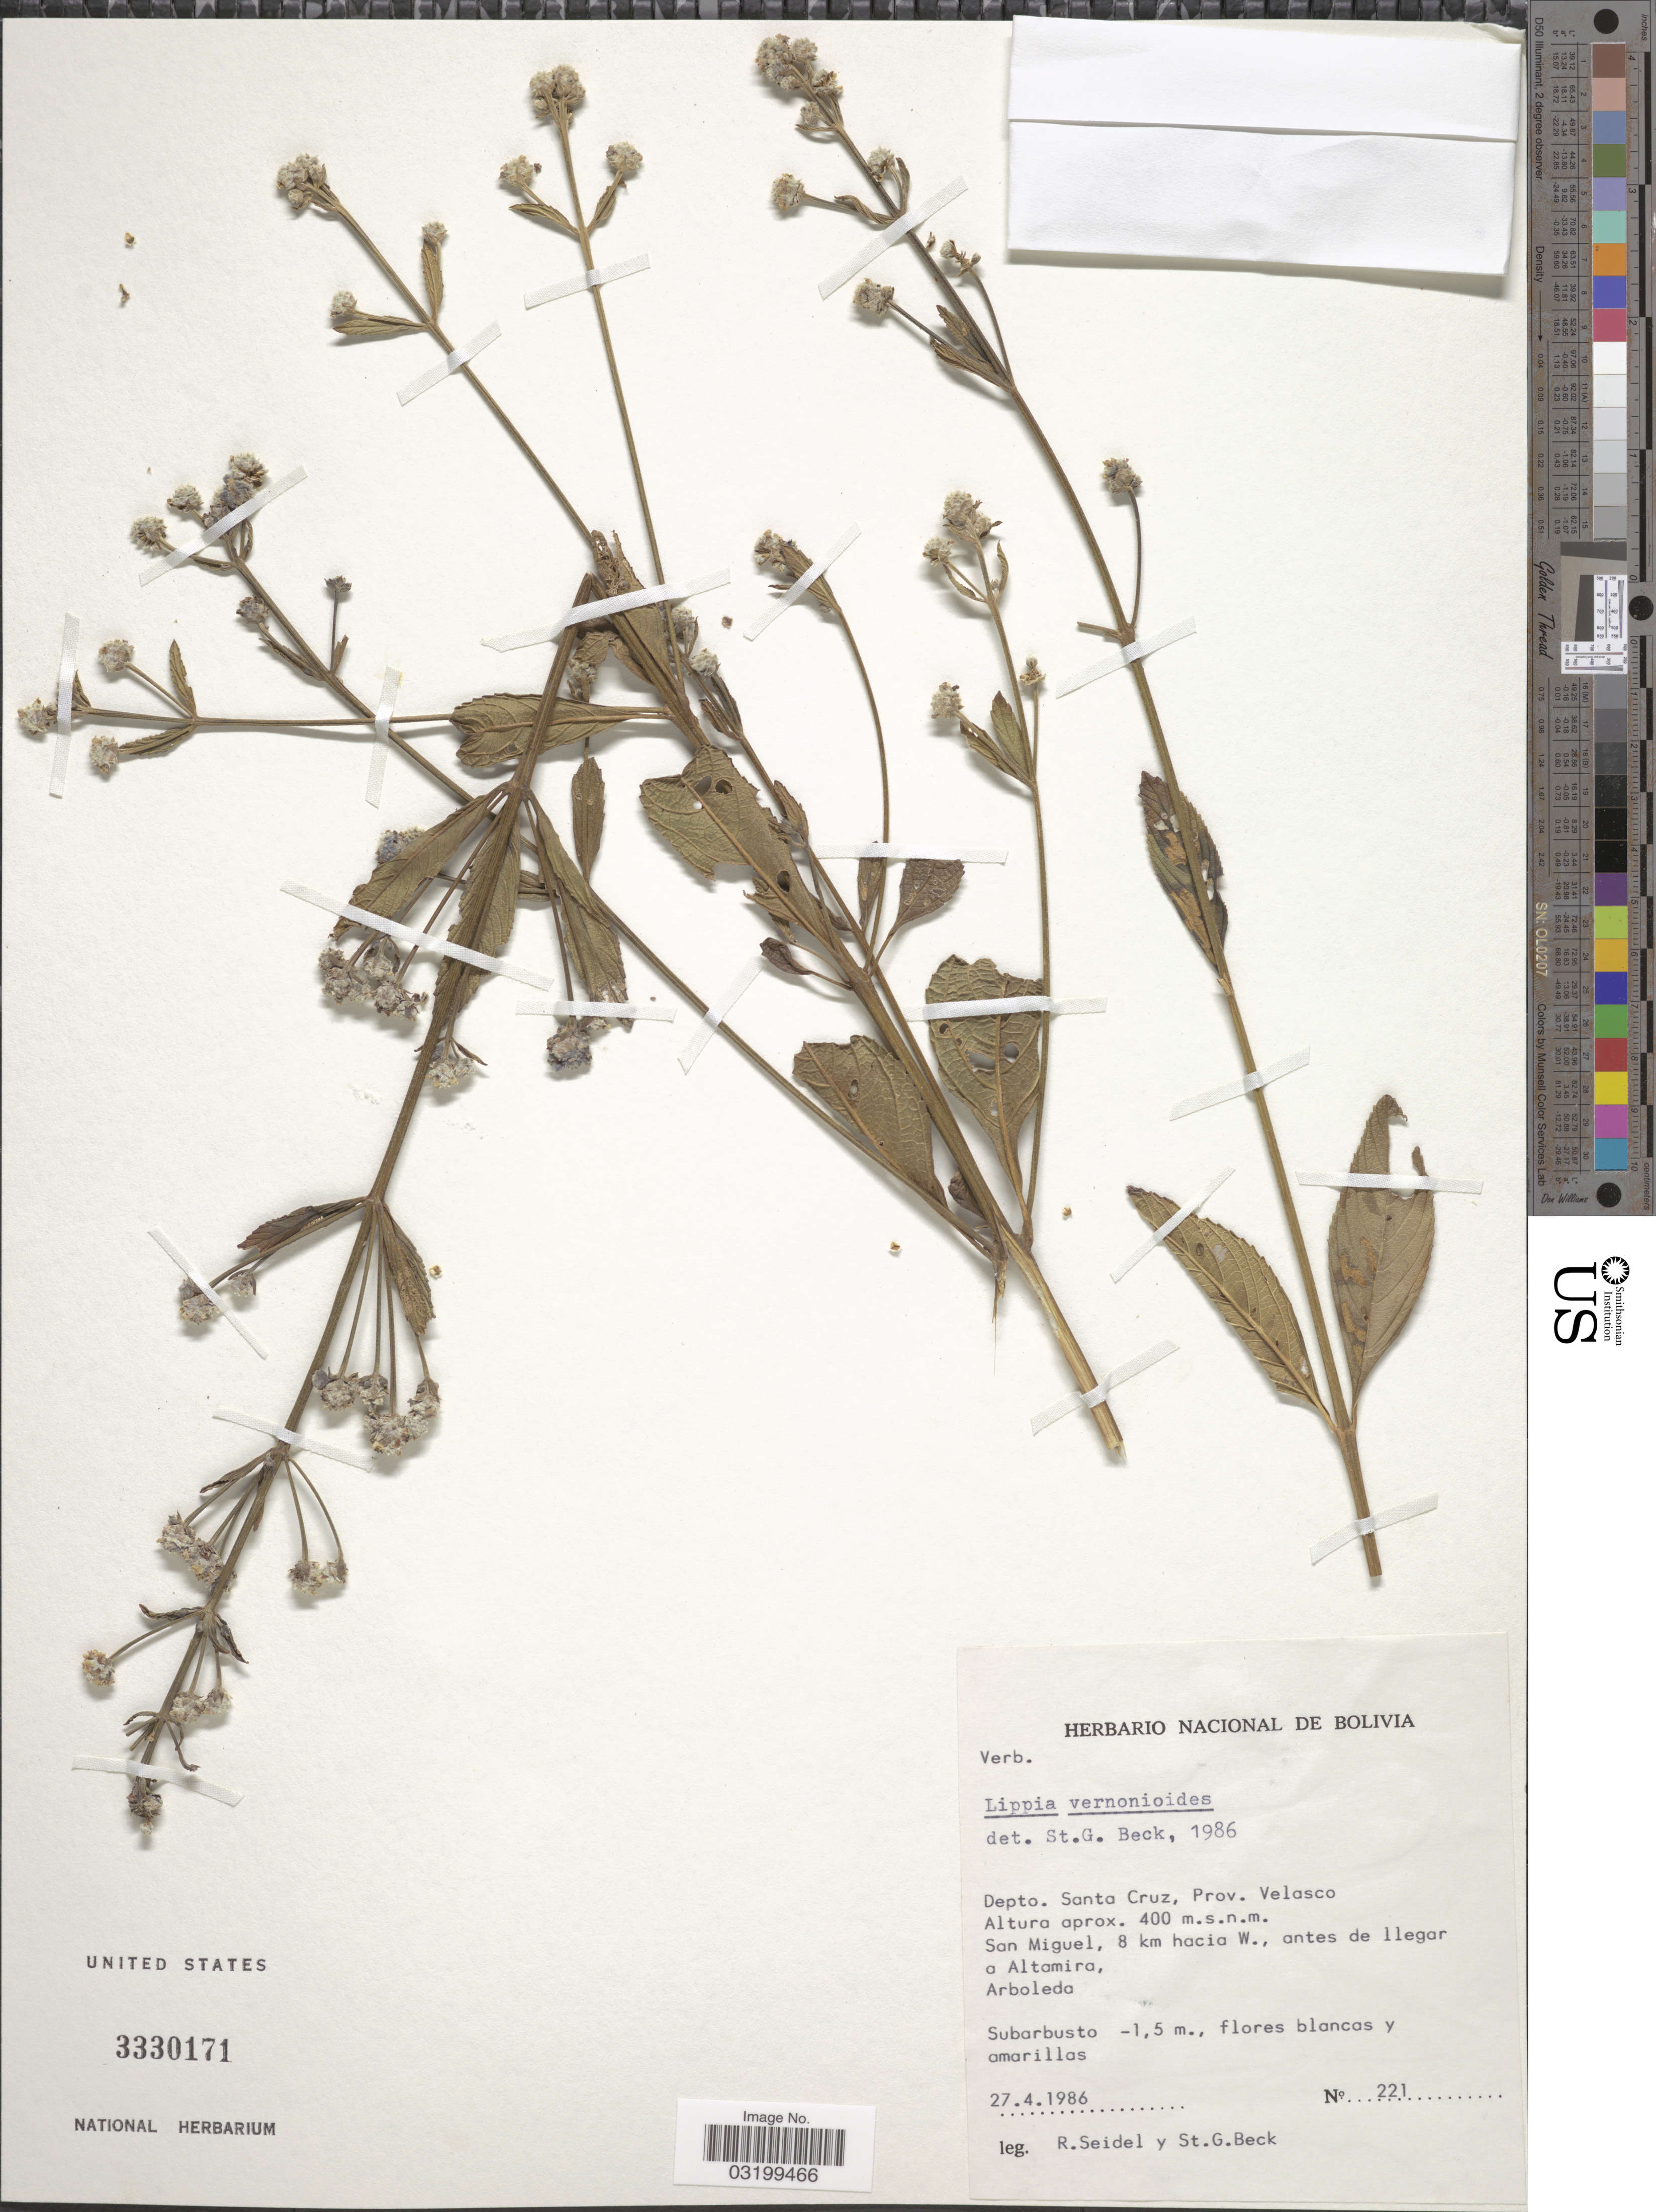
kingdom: Plantae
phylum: Tracheophyta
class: Magnoliopsida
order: Lamiales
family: Verbenaceae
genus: Lippia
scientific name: Lippia vernonioides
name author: Cham.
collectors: R. Seidel & S. G. Beck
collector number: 221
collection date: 1986-04-27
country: Bolivia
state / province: Santa Cruz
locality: Depto. Santa Cruz, Prov. Velasco. San Miguel, 8 km hacia W., antes de llegar a Altamira. Arboleda.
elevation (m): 400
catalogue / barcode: US 3330171